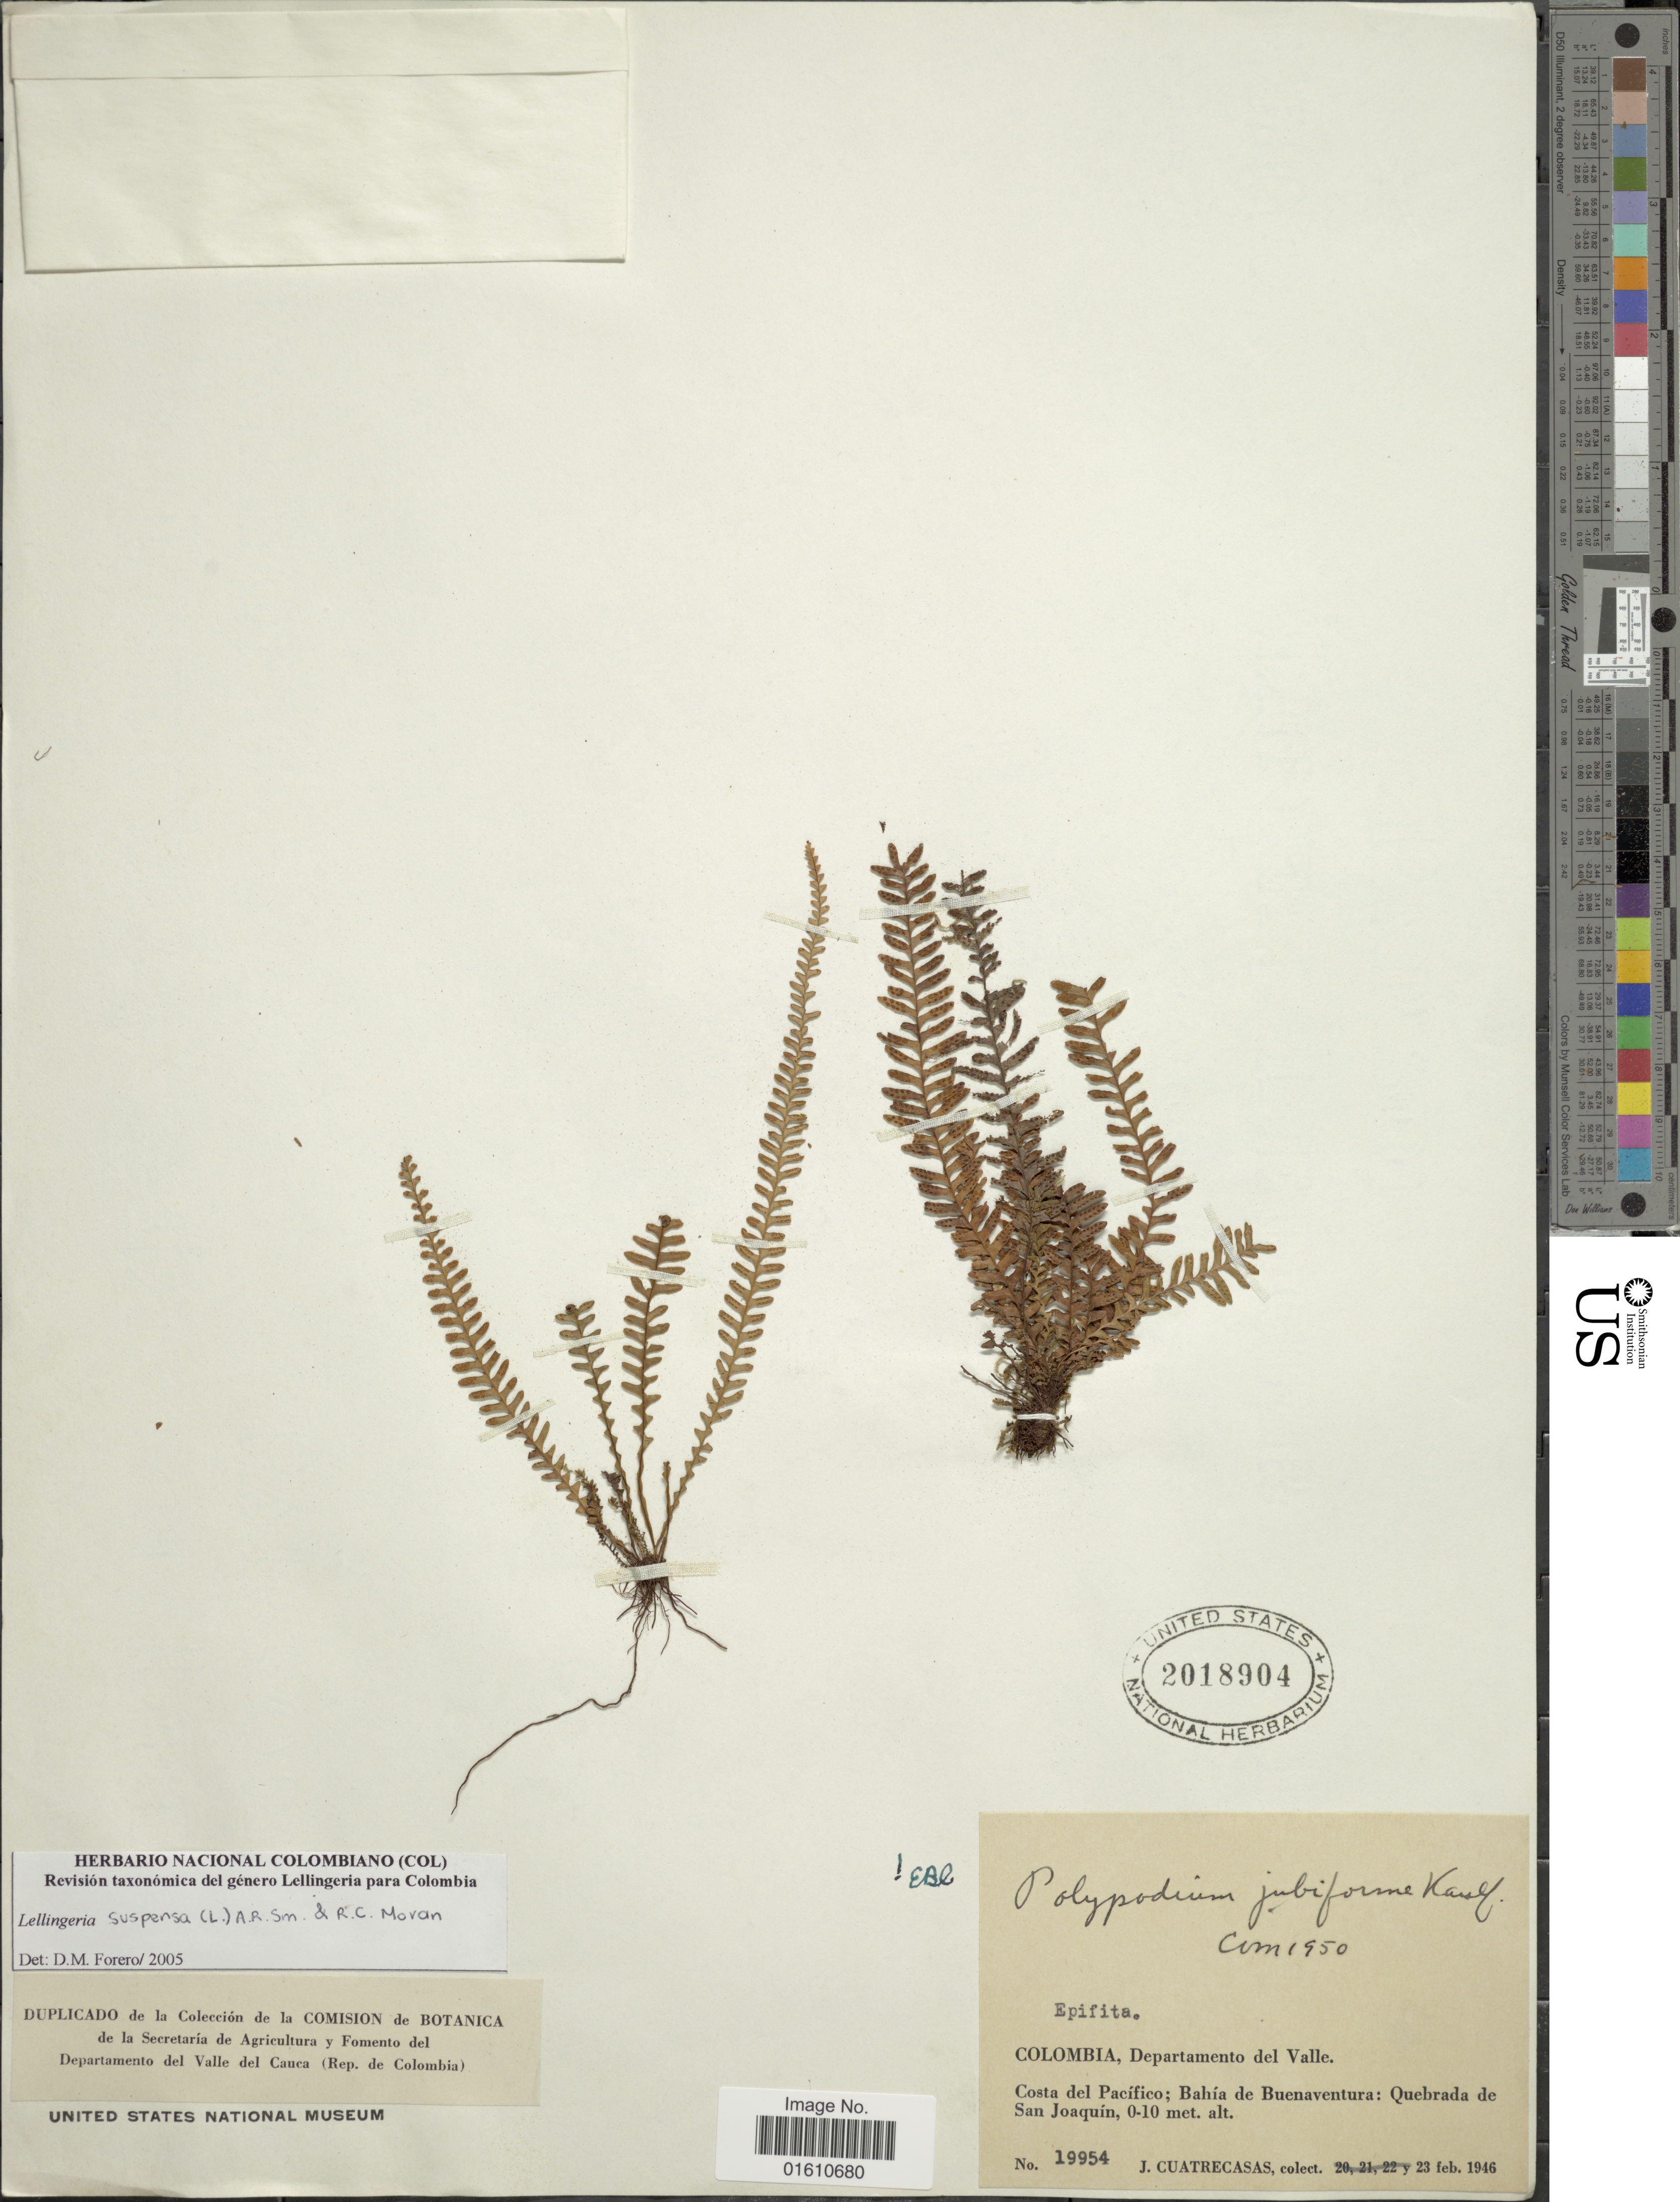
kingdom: Plantae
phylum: Tracheophyta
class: Polypodiopsida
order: Polypodiales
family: Polypodiaceae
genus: Lellingeria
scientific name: Lellingeria suspensa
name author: (L.) A.R. Sm. & R.C. Moran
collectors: J. Cuatrecasas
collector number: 19954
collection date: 1946-02-23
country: Colombia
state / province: Valle del Cauca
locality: Department del Valle, Costa del Pacifico; Bahia de Buenaventura: Quebrada de San Joaquin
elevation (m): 0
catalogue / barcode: US 2018904